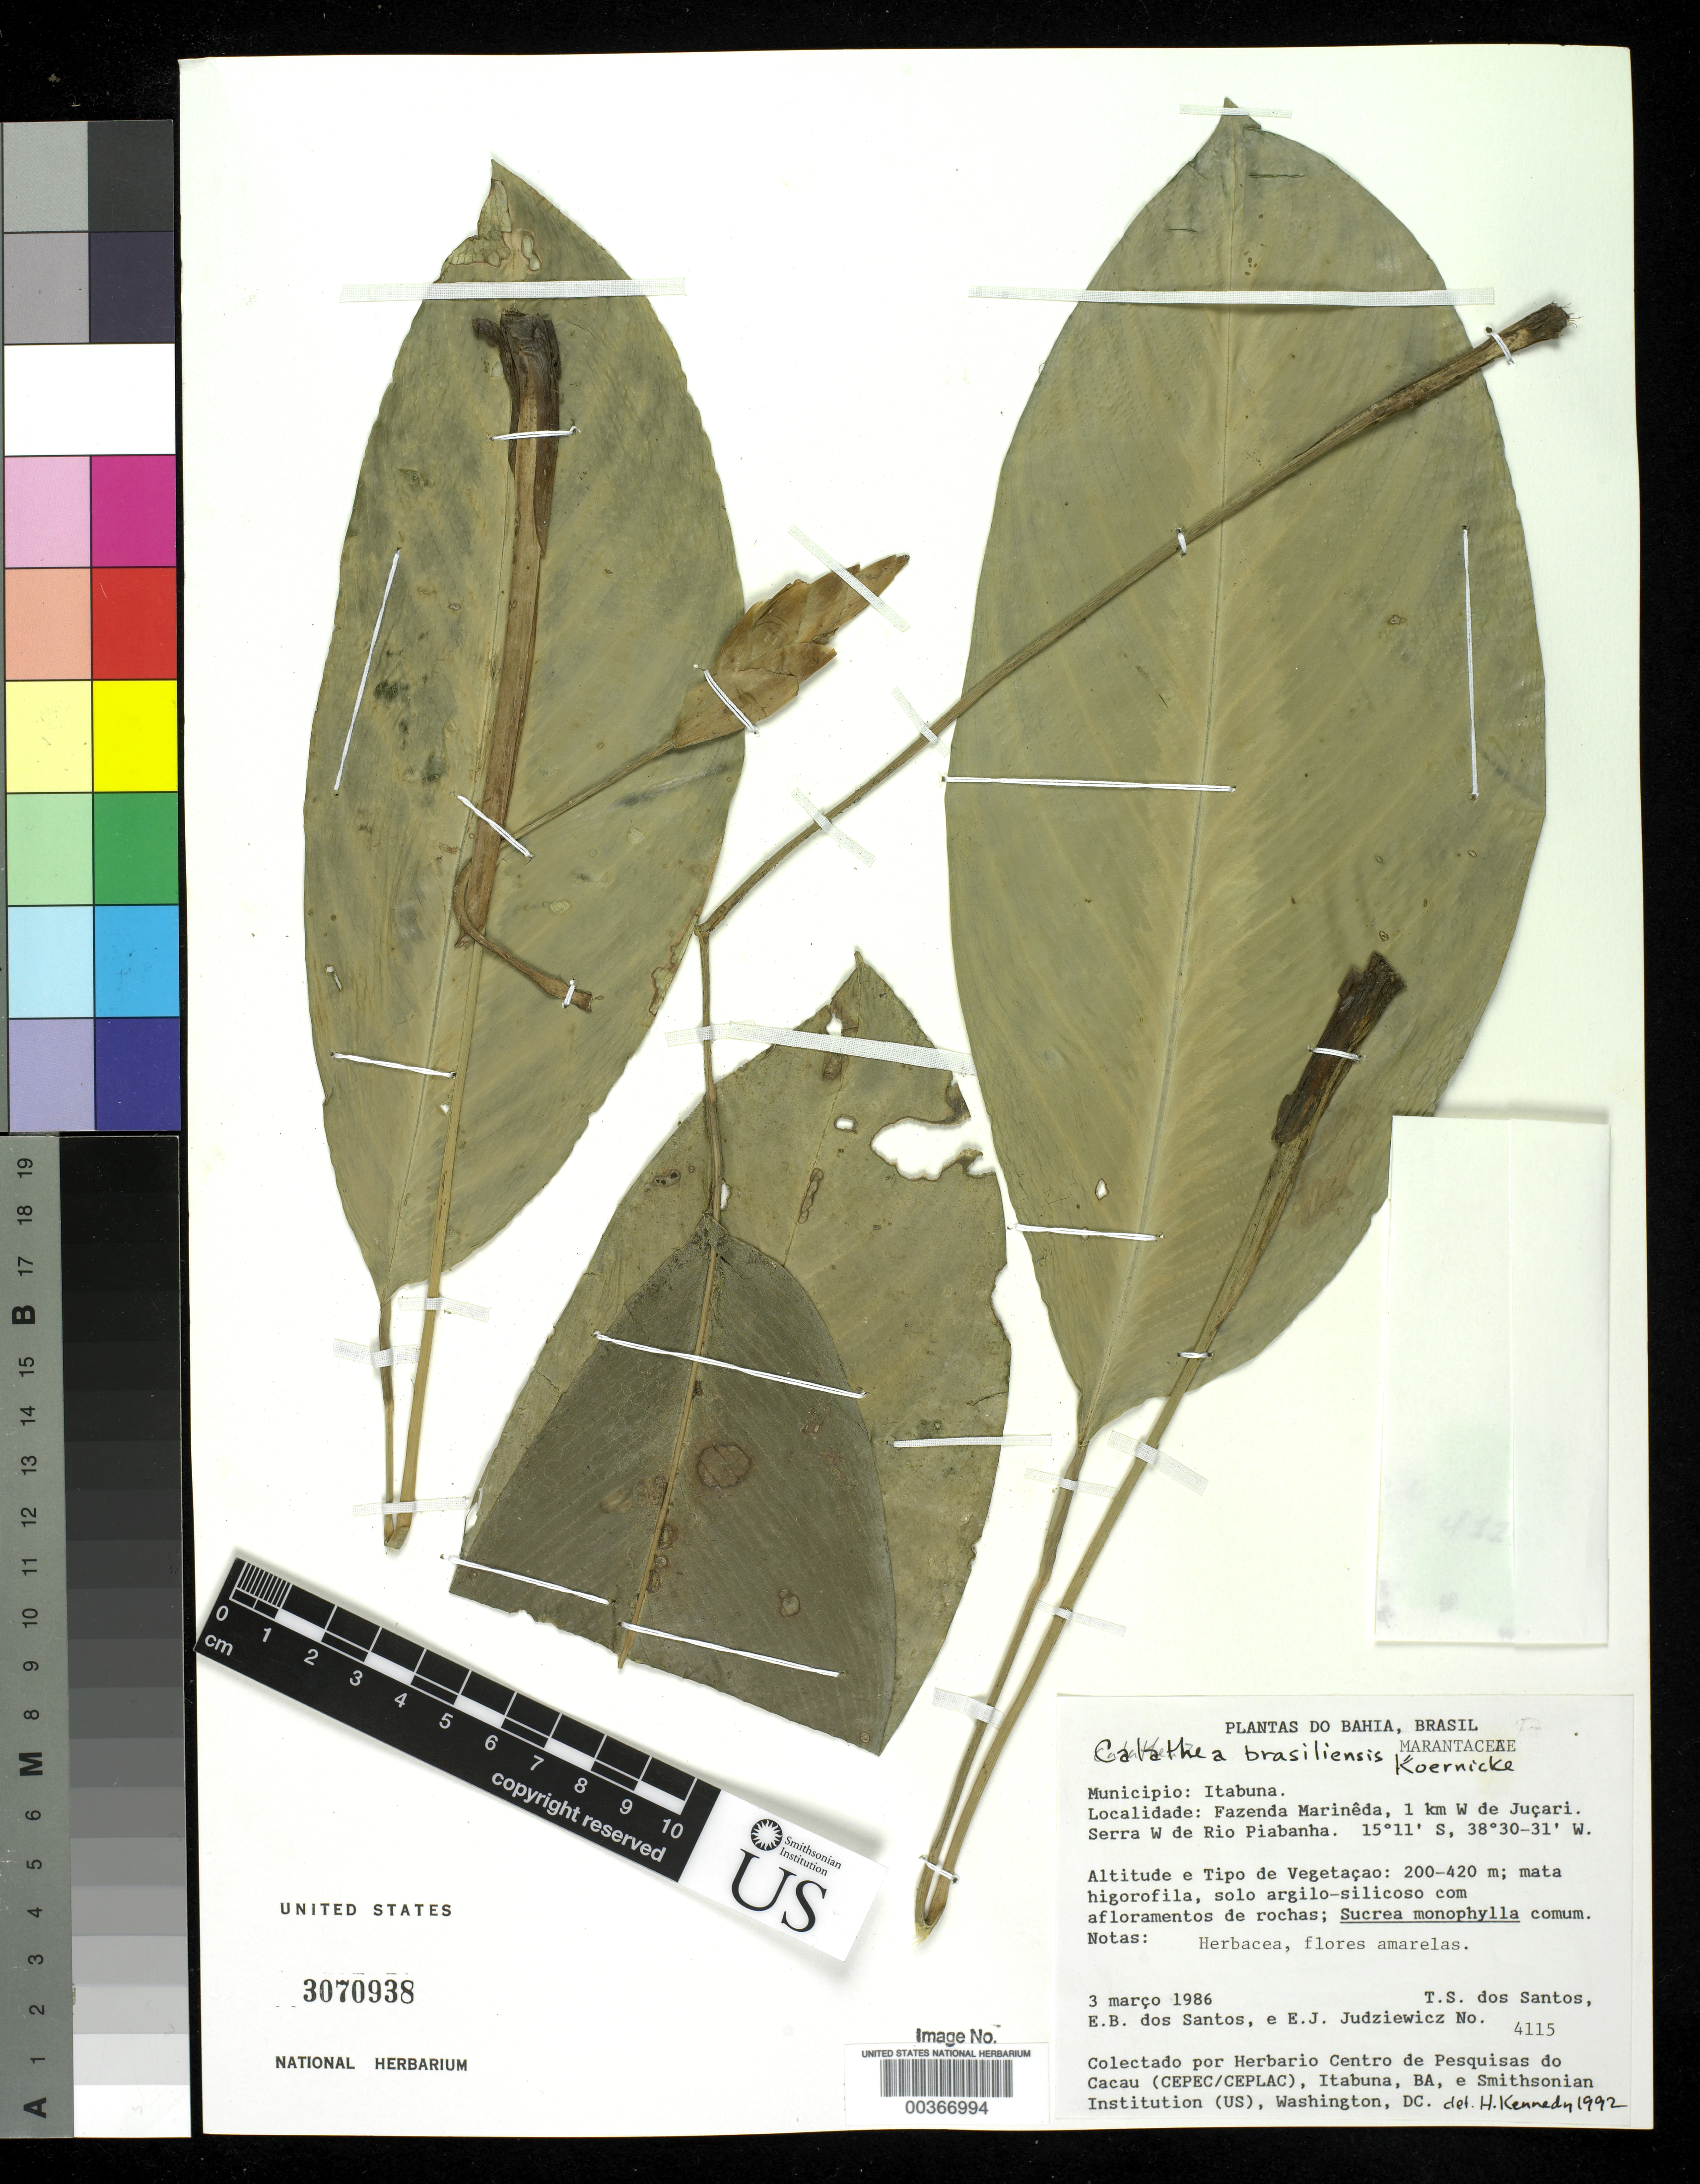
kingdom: Plantae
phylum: Tracheophyta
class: Liliopsida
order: Zingiberales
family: Marantaceae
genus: Goeppertia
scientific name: Goeppertia brasiliensis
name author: (Körn.) Borchs. & S. Suárez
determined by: Strong, Mark T., (BOT), Smithsonian Institution - National Museum of Natural History (UNITED STATES)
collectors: T. S. Santos, E. B. Santos & E. J. Judziewicz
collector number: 4115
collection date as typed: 03 Mar 1986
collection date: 1986-03-03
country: Brazil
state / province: Bahia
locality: Mun: itabuna, fazenda marineda, 1 km w de jucari, serra w de rio piabanha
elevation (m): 200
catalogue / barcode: US 3070938